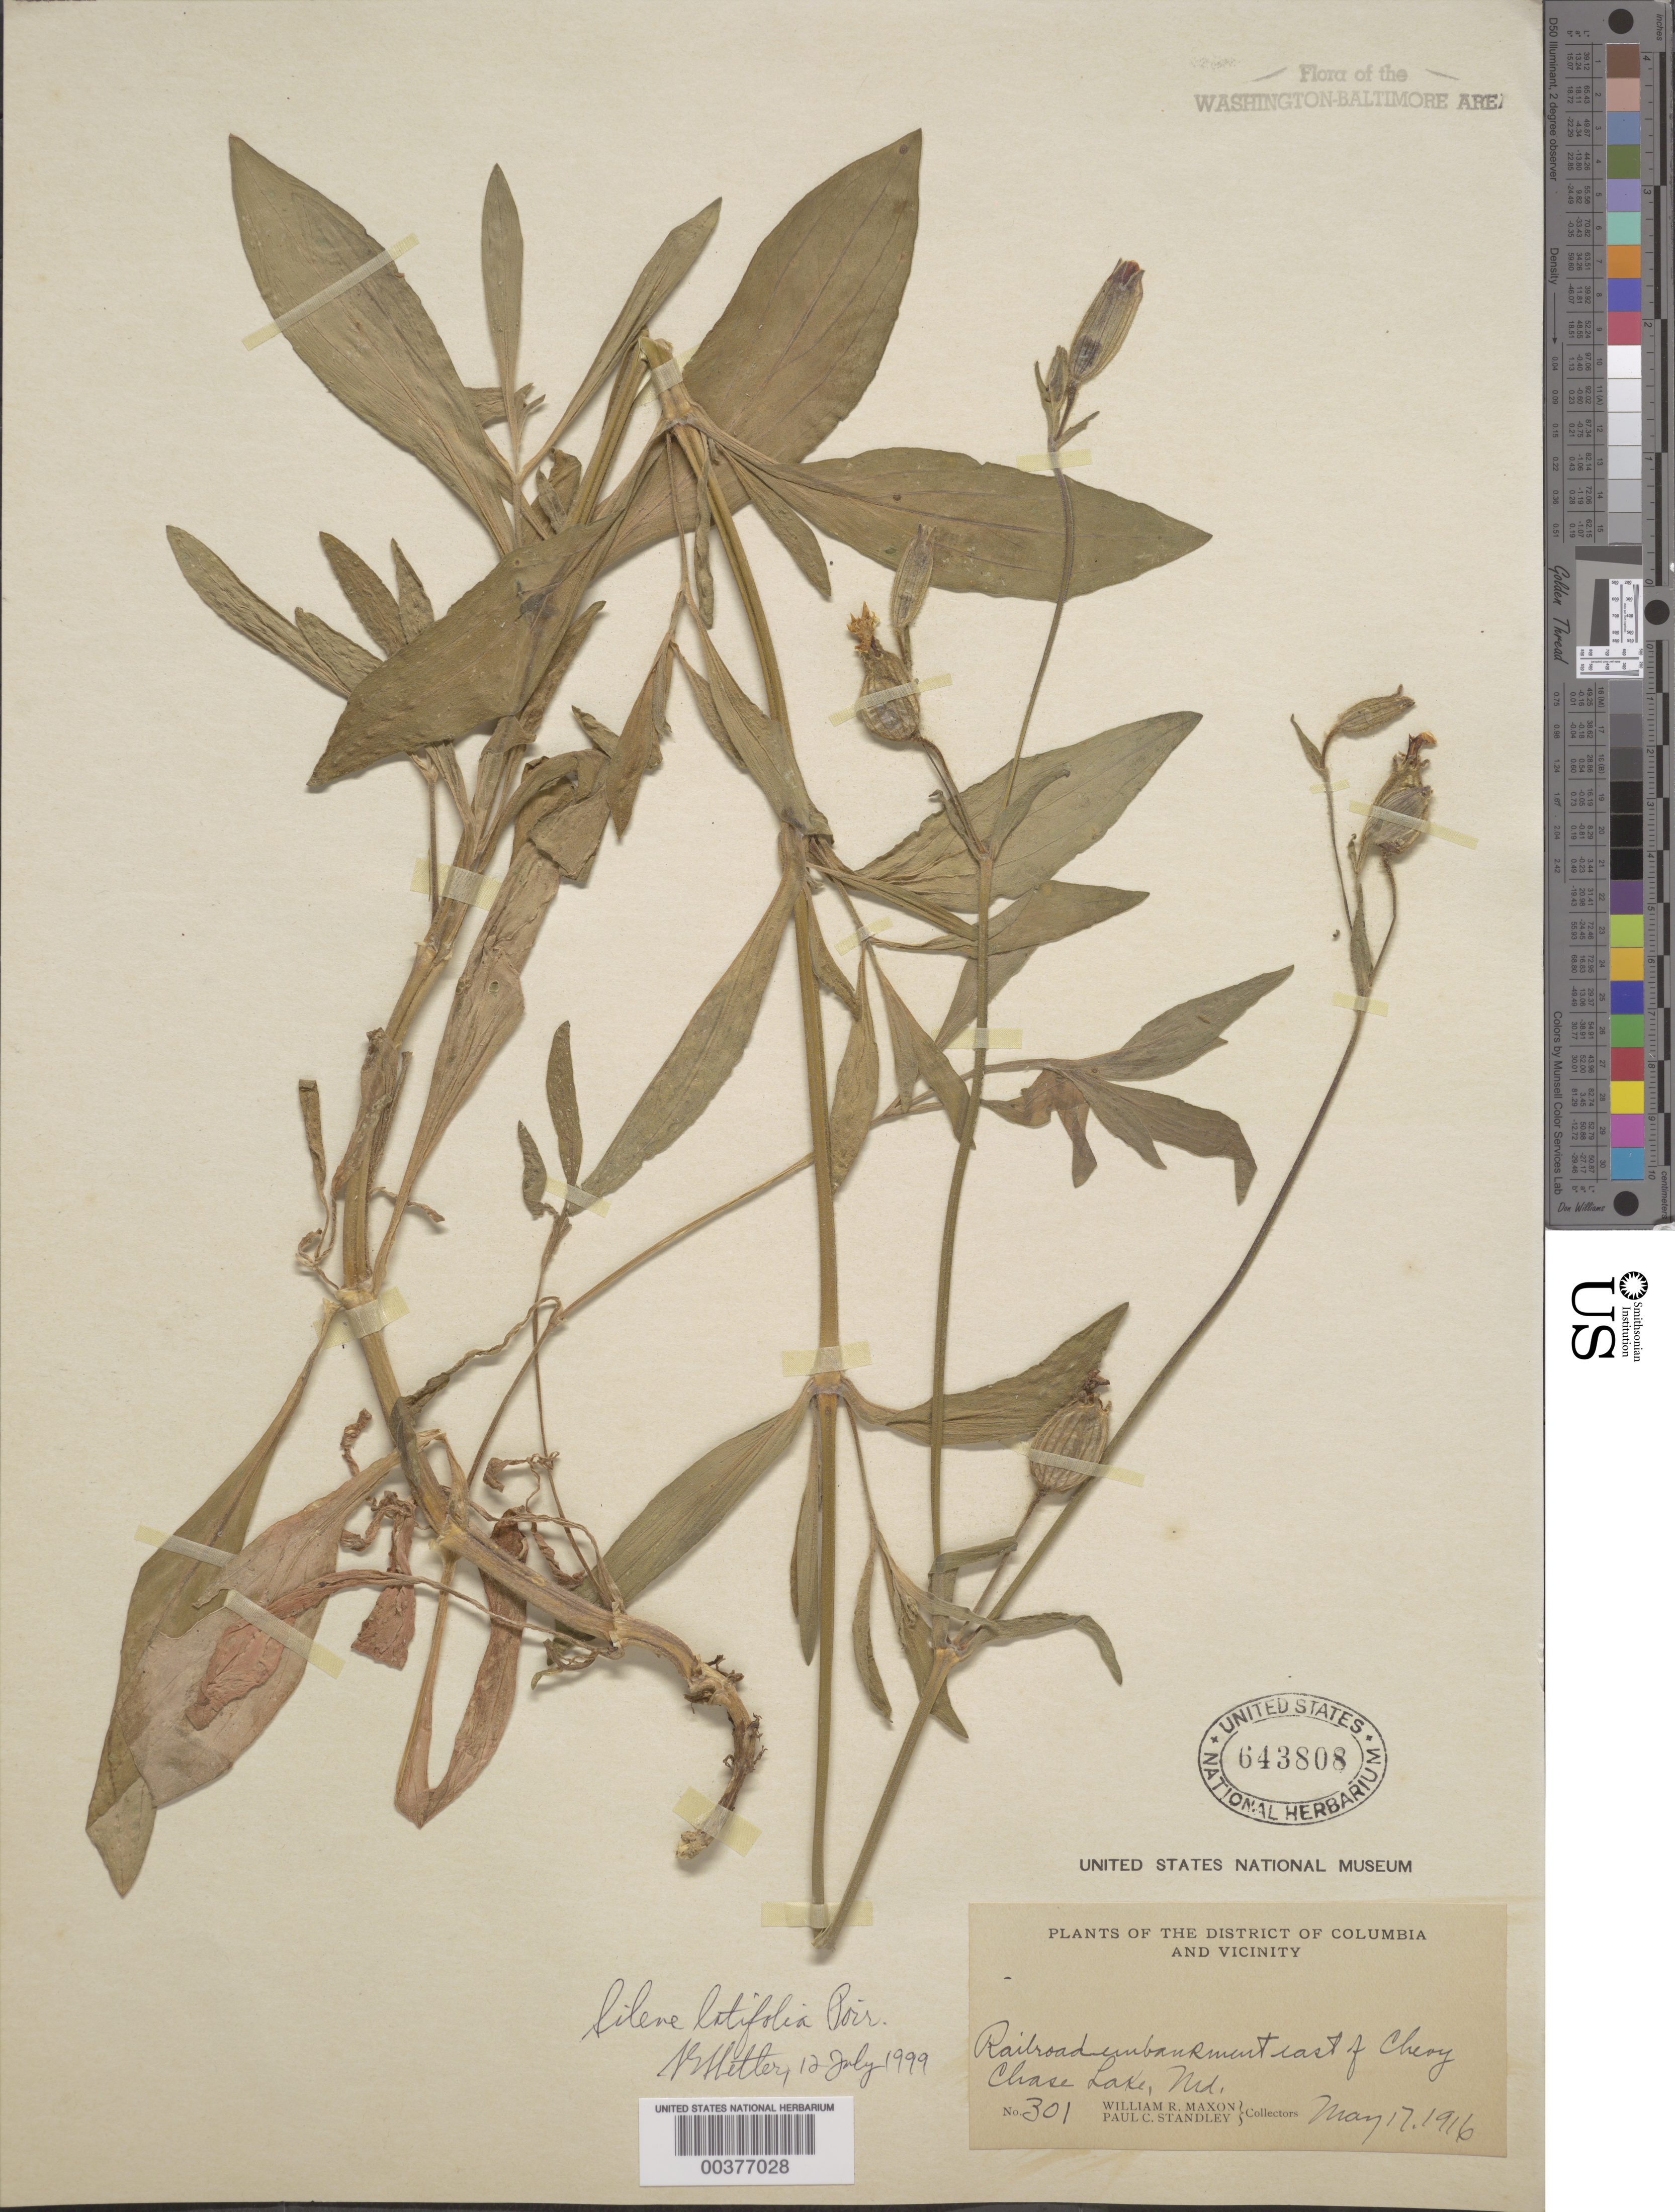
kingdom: Plantae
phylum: Tracheophyta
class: Magnoliopsida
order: Caryophyllales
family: Caryophyllaceae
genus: Silene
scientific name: Silene latifolia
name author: Poir.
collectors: W. R. Maxon & P. C. Standley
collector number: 301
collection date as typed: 17 May 1916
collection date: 1916-05-17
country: United States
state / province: Maryland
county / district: Montgomery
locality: East of Chevy Chase Lake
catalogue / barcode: US 643808